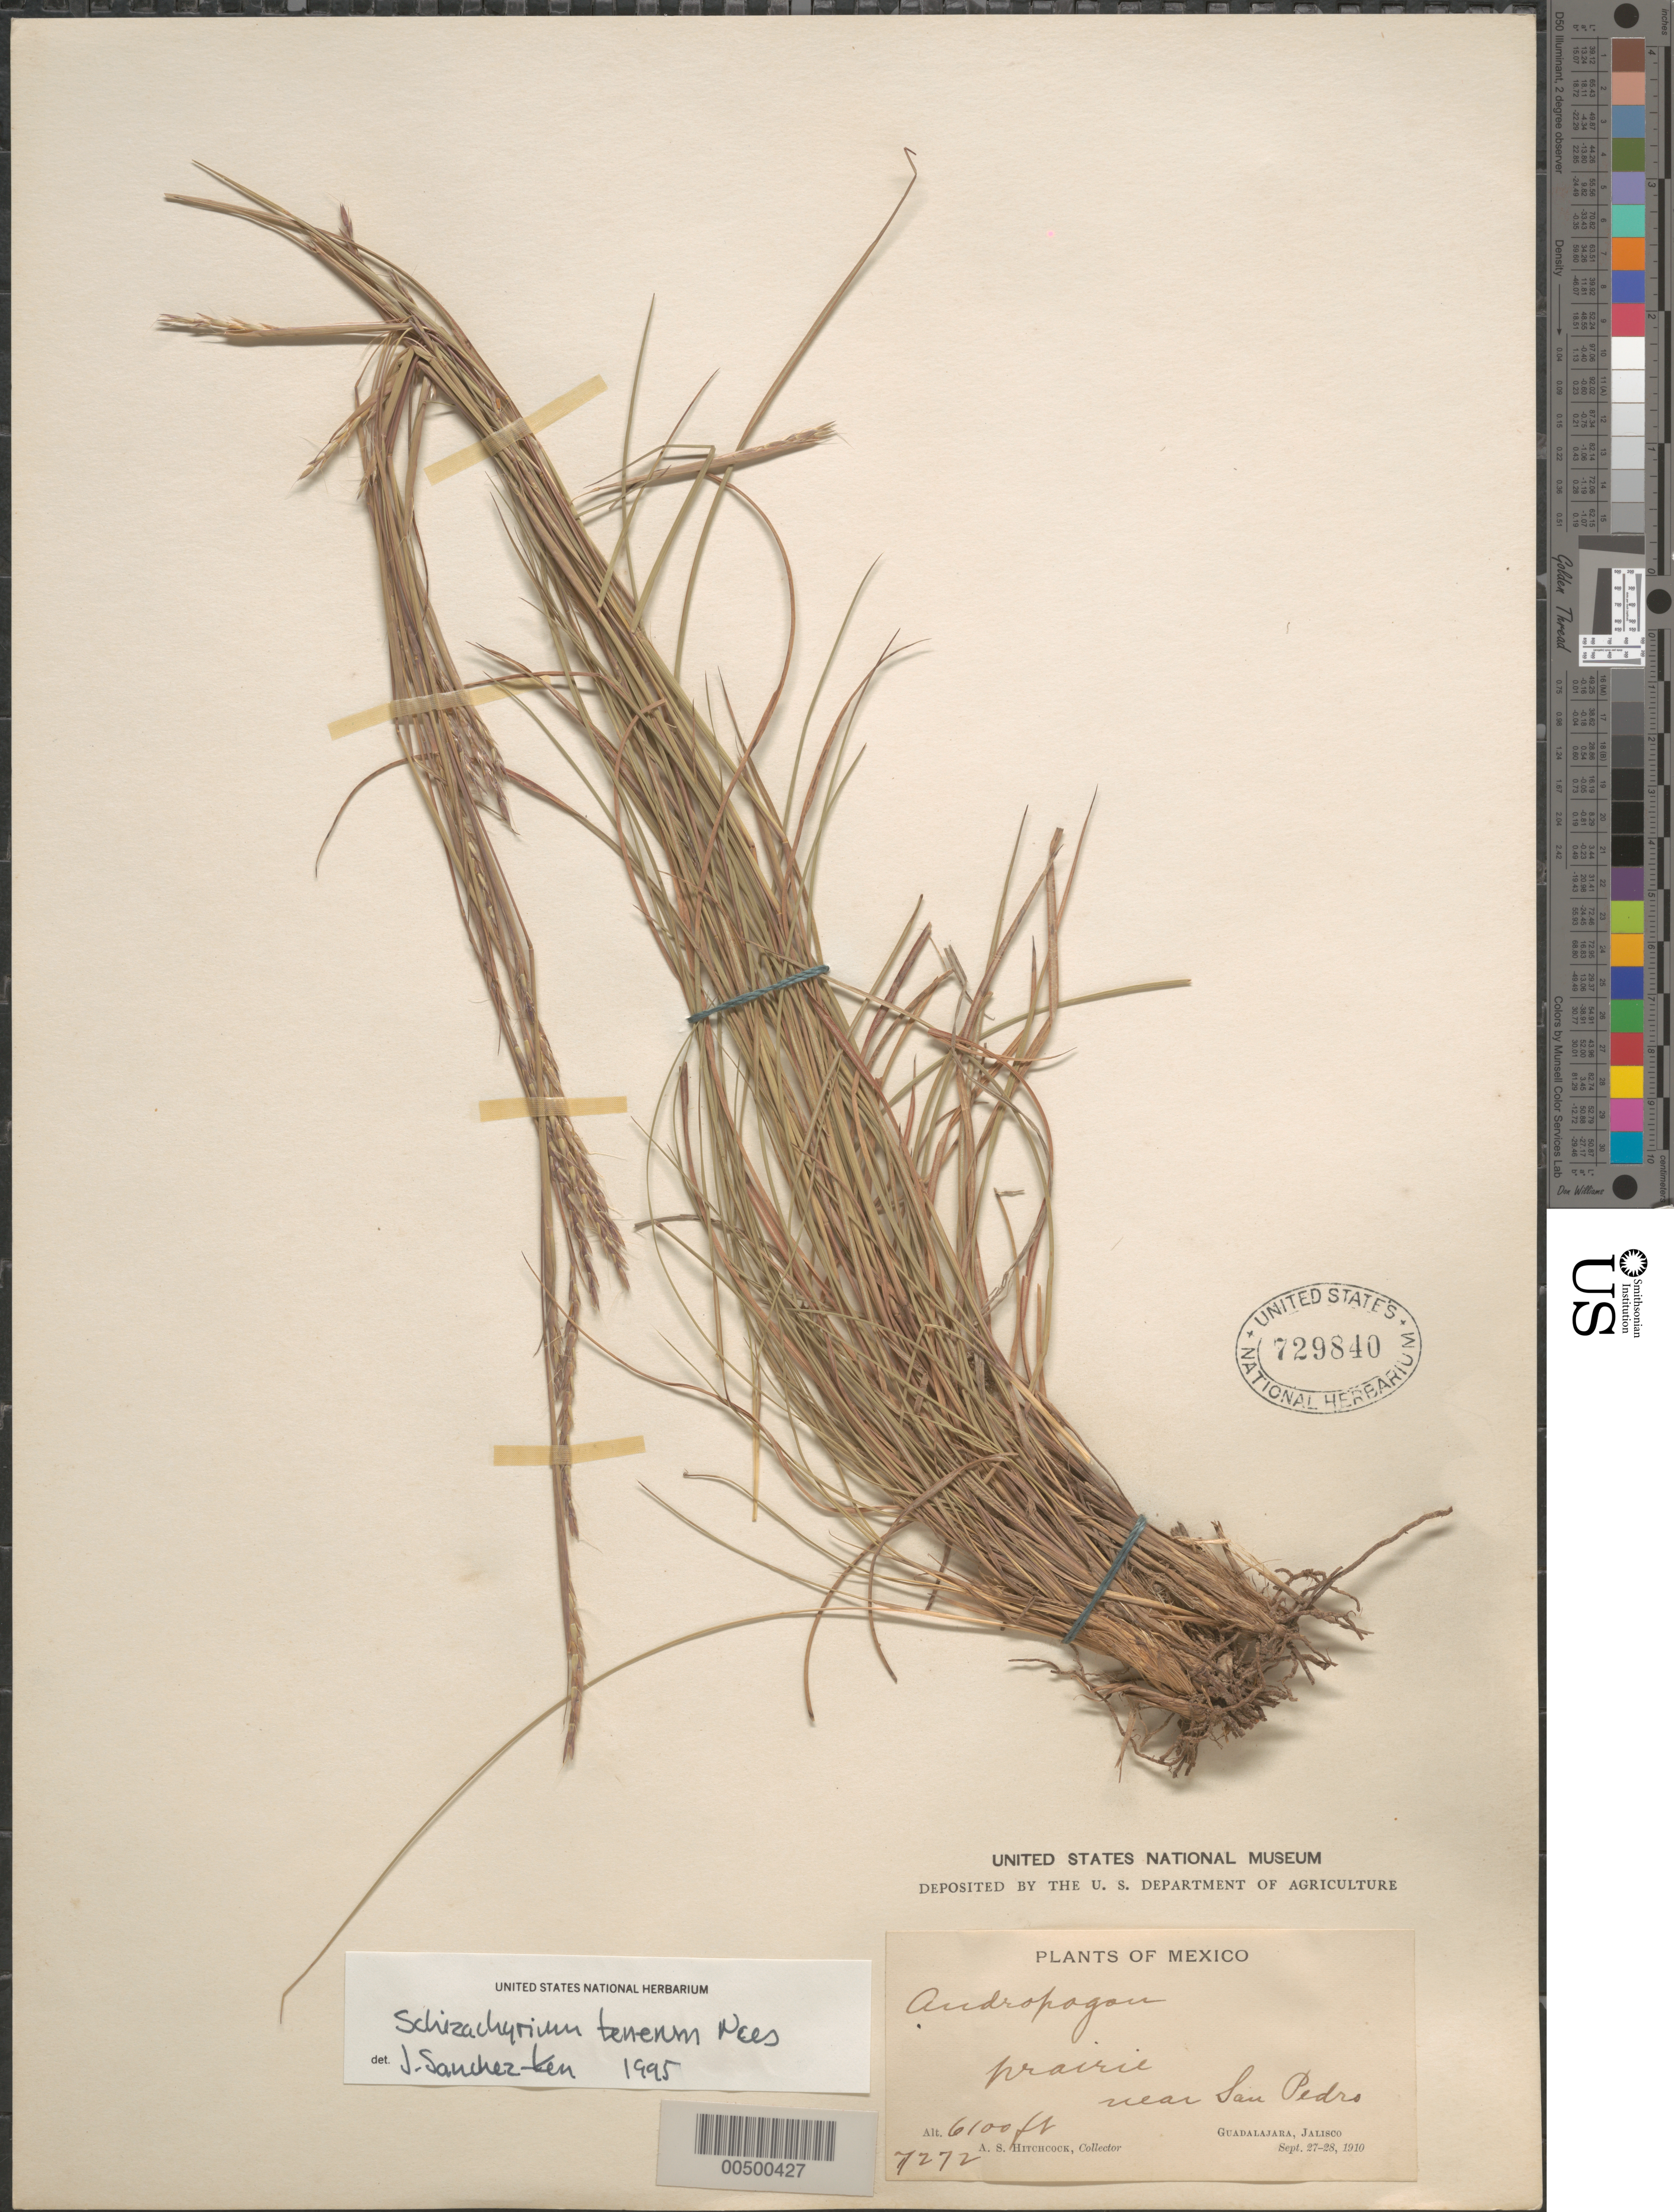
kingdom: Plantae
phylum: Tracheophyta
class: Liliopsida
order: Poales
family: Poaceae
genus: Schizachyrium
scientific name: Schizachyrium tenerum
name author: Nees in Mart.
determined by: Sánchez-Ken, J. G.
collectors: A. S. Hitchcock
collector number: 7272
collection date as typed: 27 Sep 1910 to 28 Sep 1910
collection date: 1910-09-27/1910-09-28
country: Mexico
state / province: Jalisco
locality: Guadalajara, near San Pedro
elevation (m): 1859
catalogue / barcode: US 729840